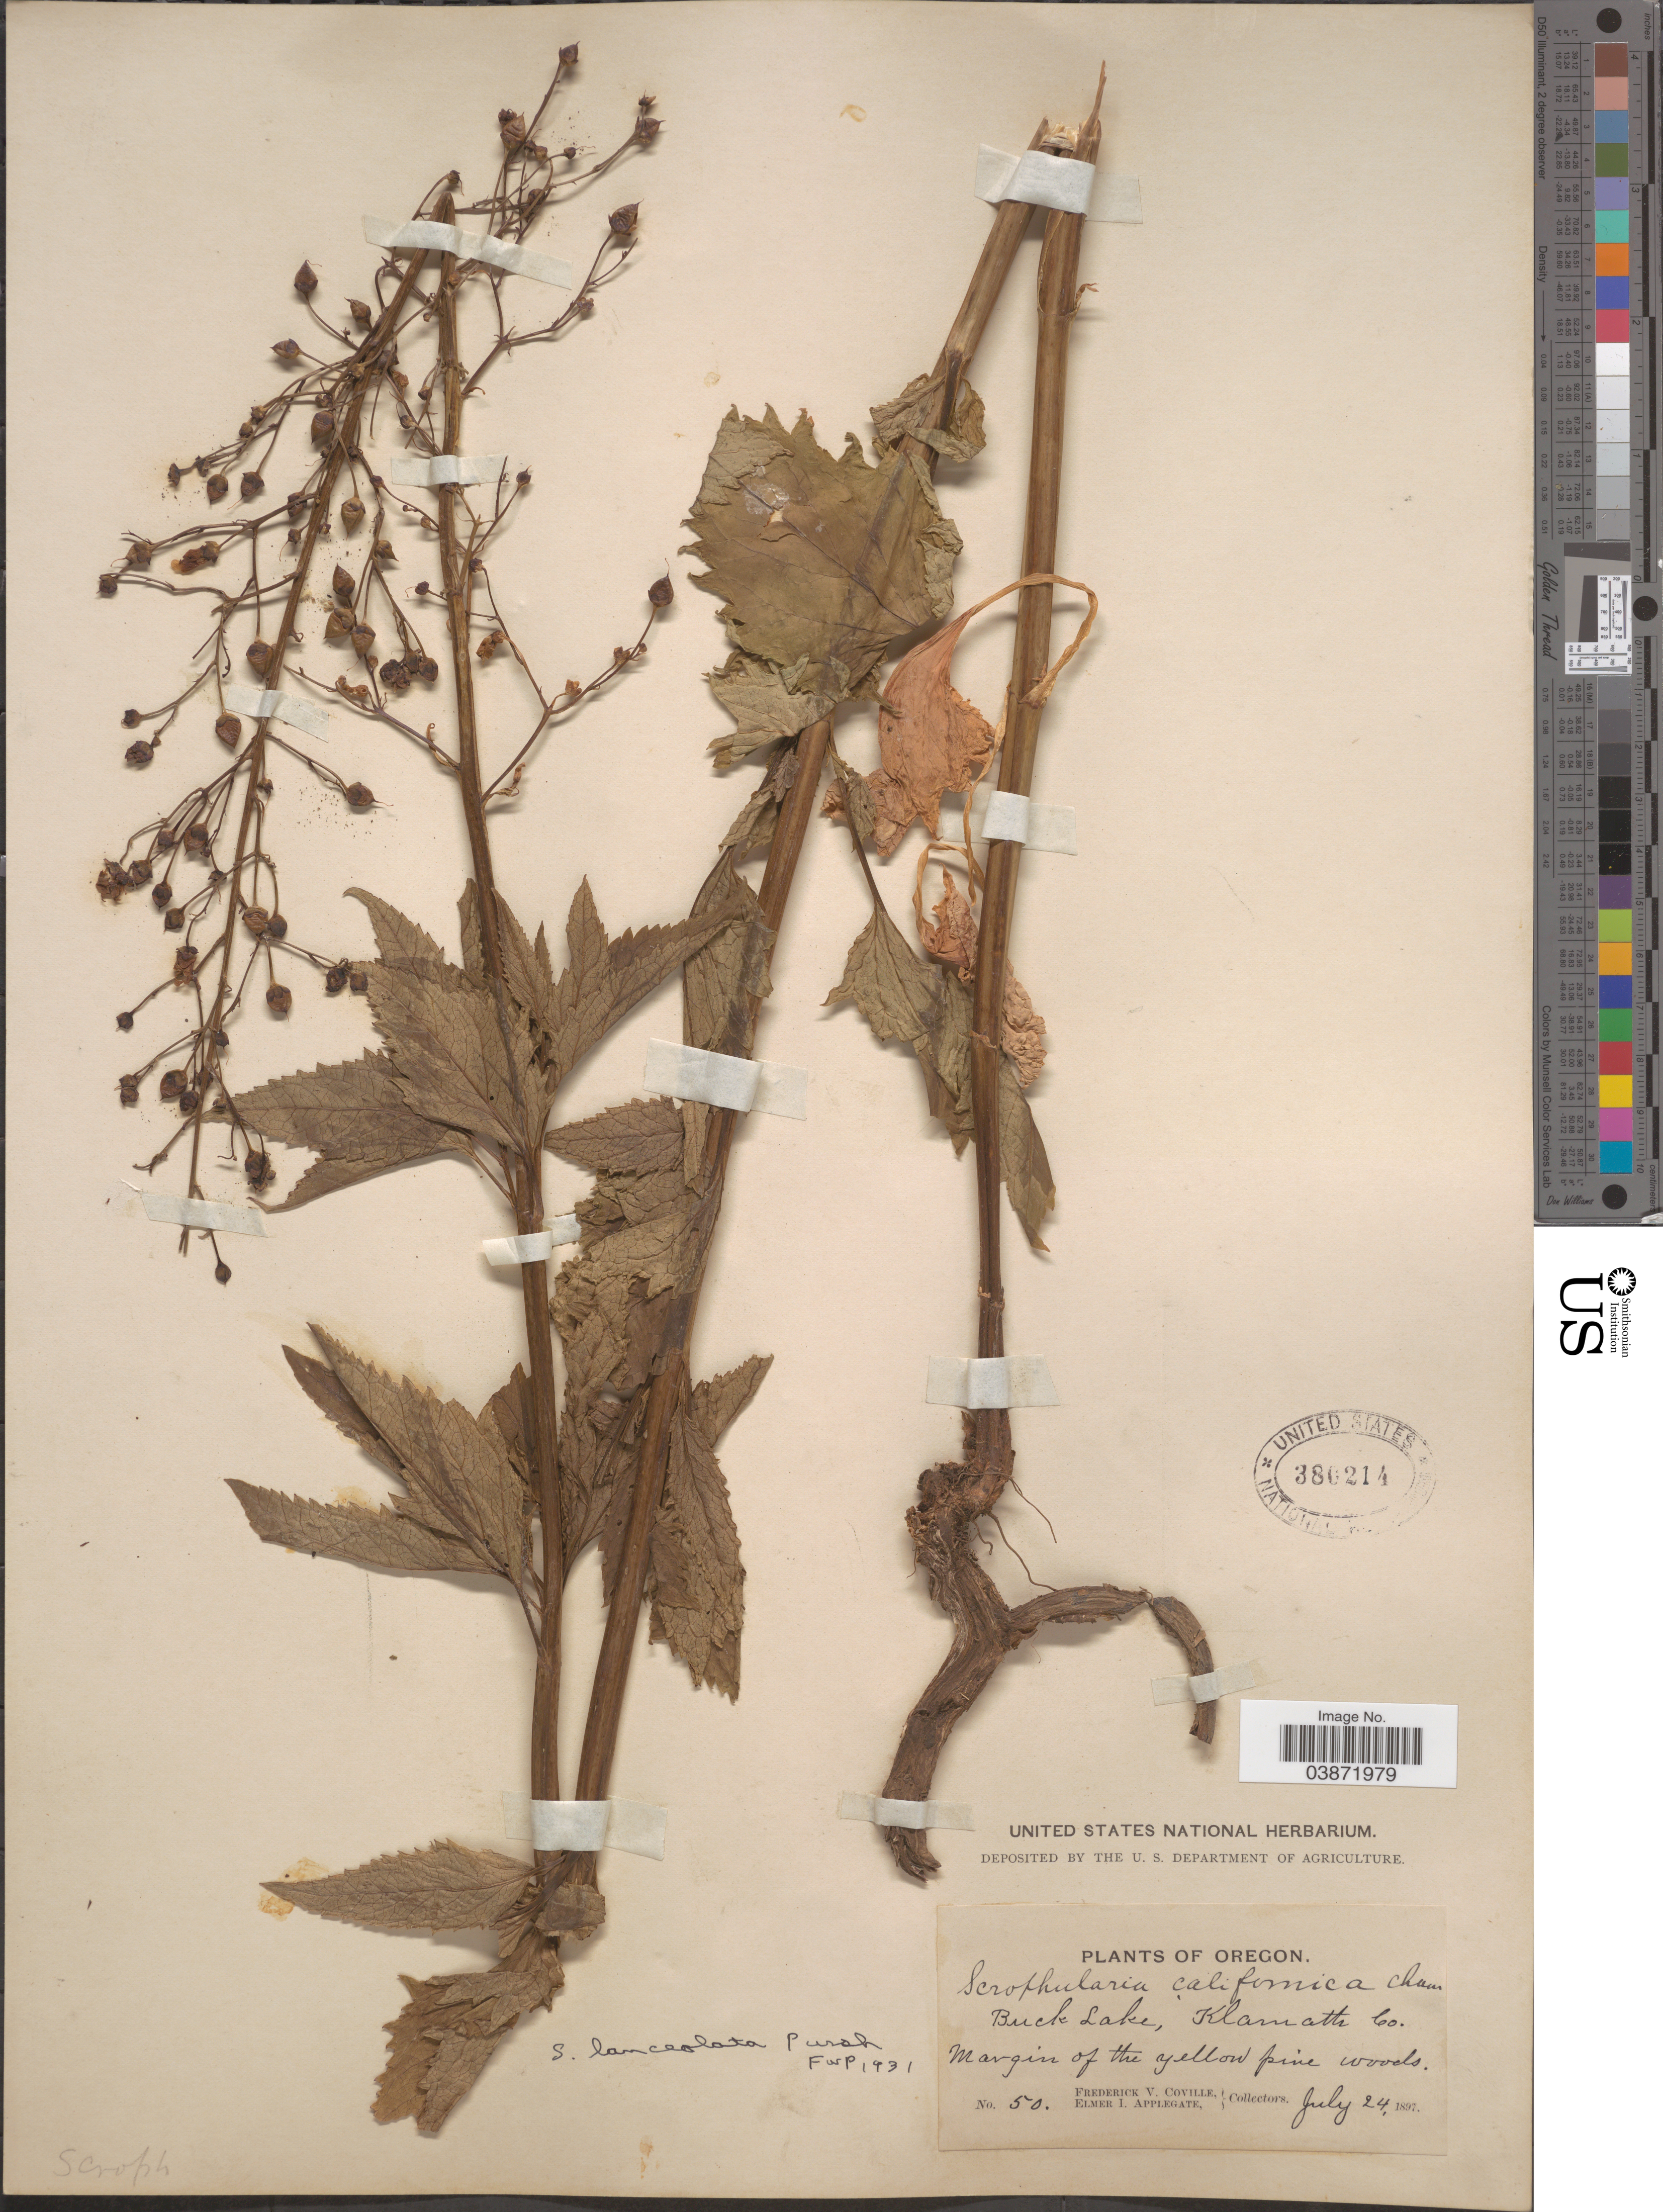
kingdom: Plantae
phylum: Tracheophyta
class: Magnoliopsida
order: Lamiales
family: Scrophulariaceae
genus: Scrophularia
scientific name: Scrophularia lanceolata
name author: Pursh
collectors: F. V. Coville & E. I. Applegate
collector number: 50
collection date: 1897-07-24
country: United States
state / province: Oregon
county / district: Klamath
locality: Buck Lake, Klamath Co.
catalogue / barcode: US 380214